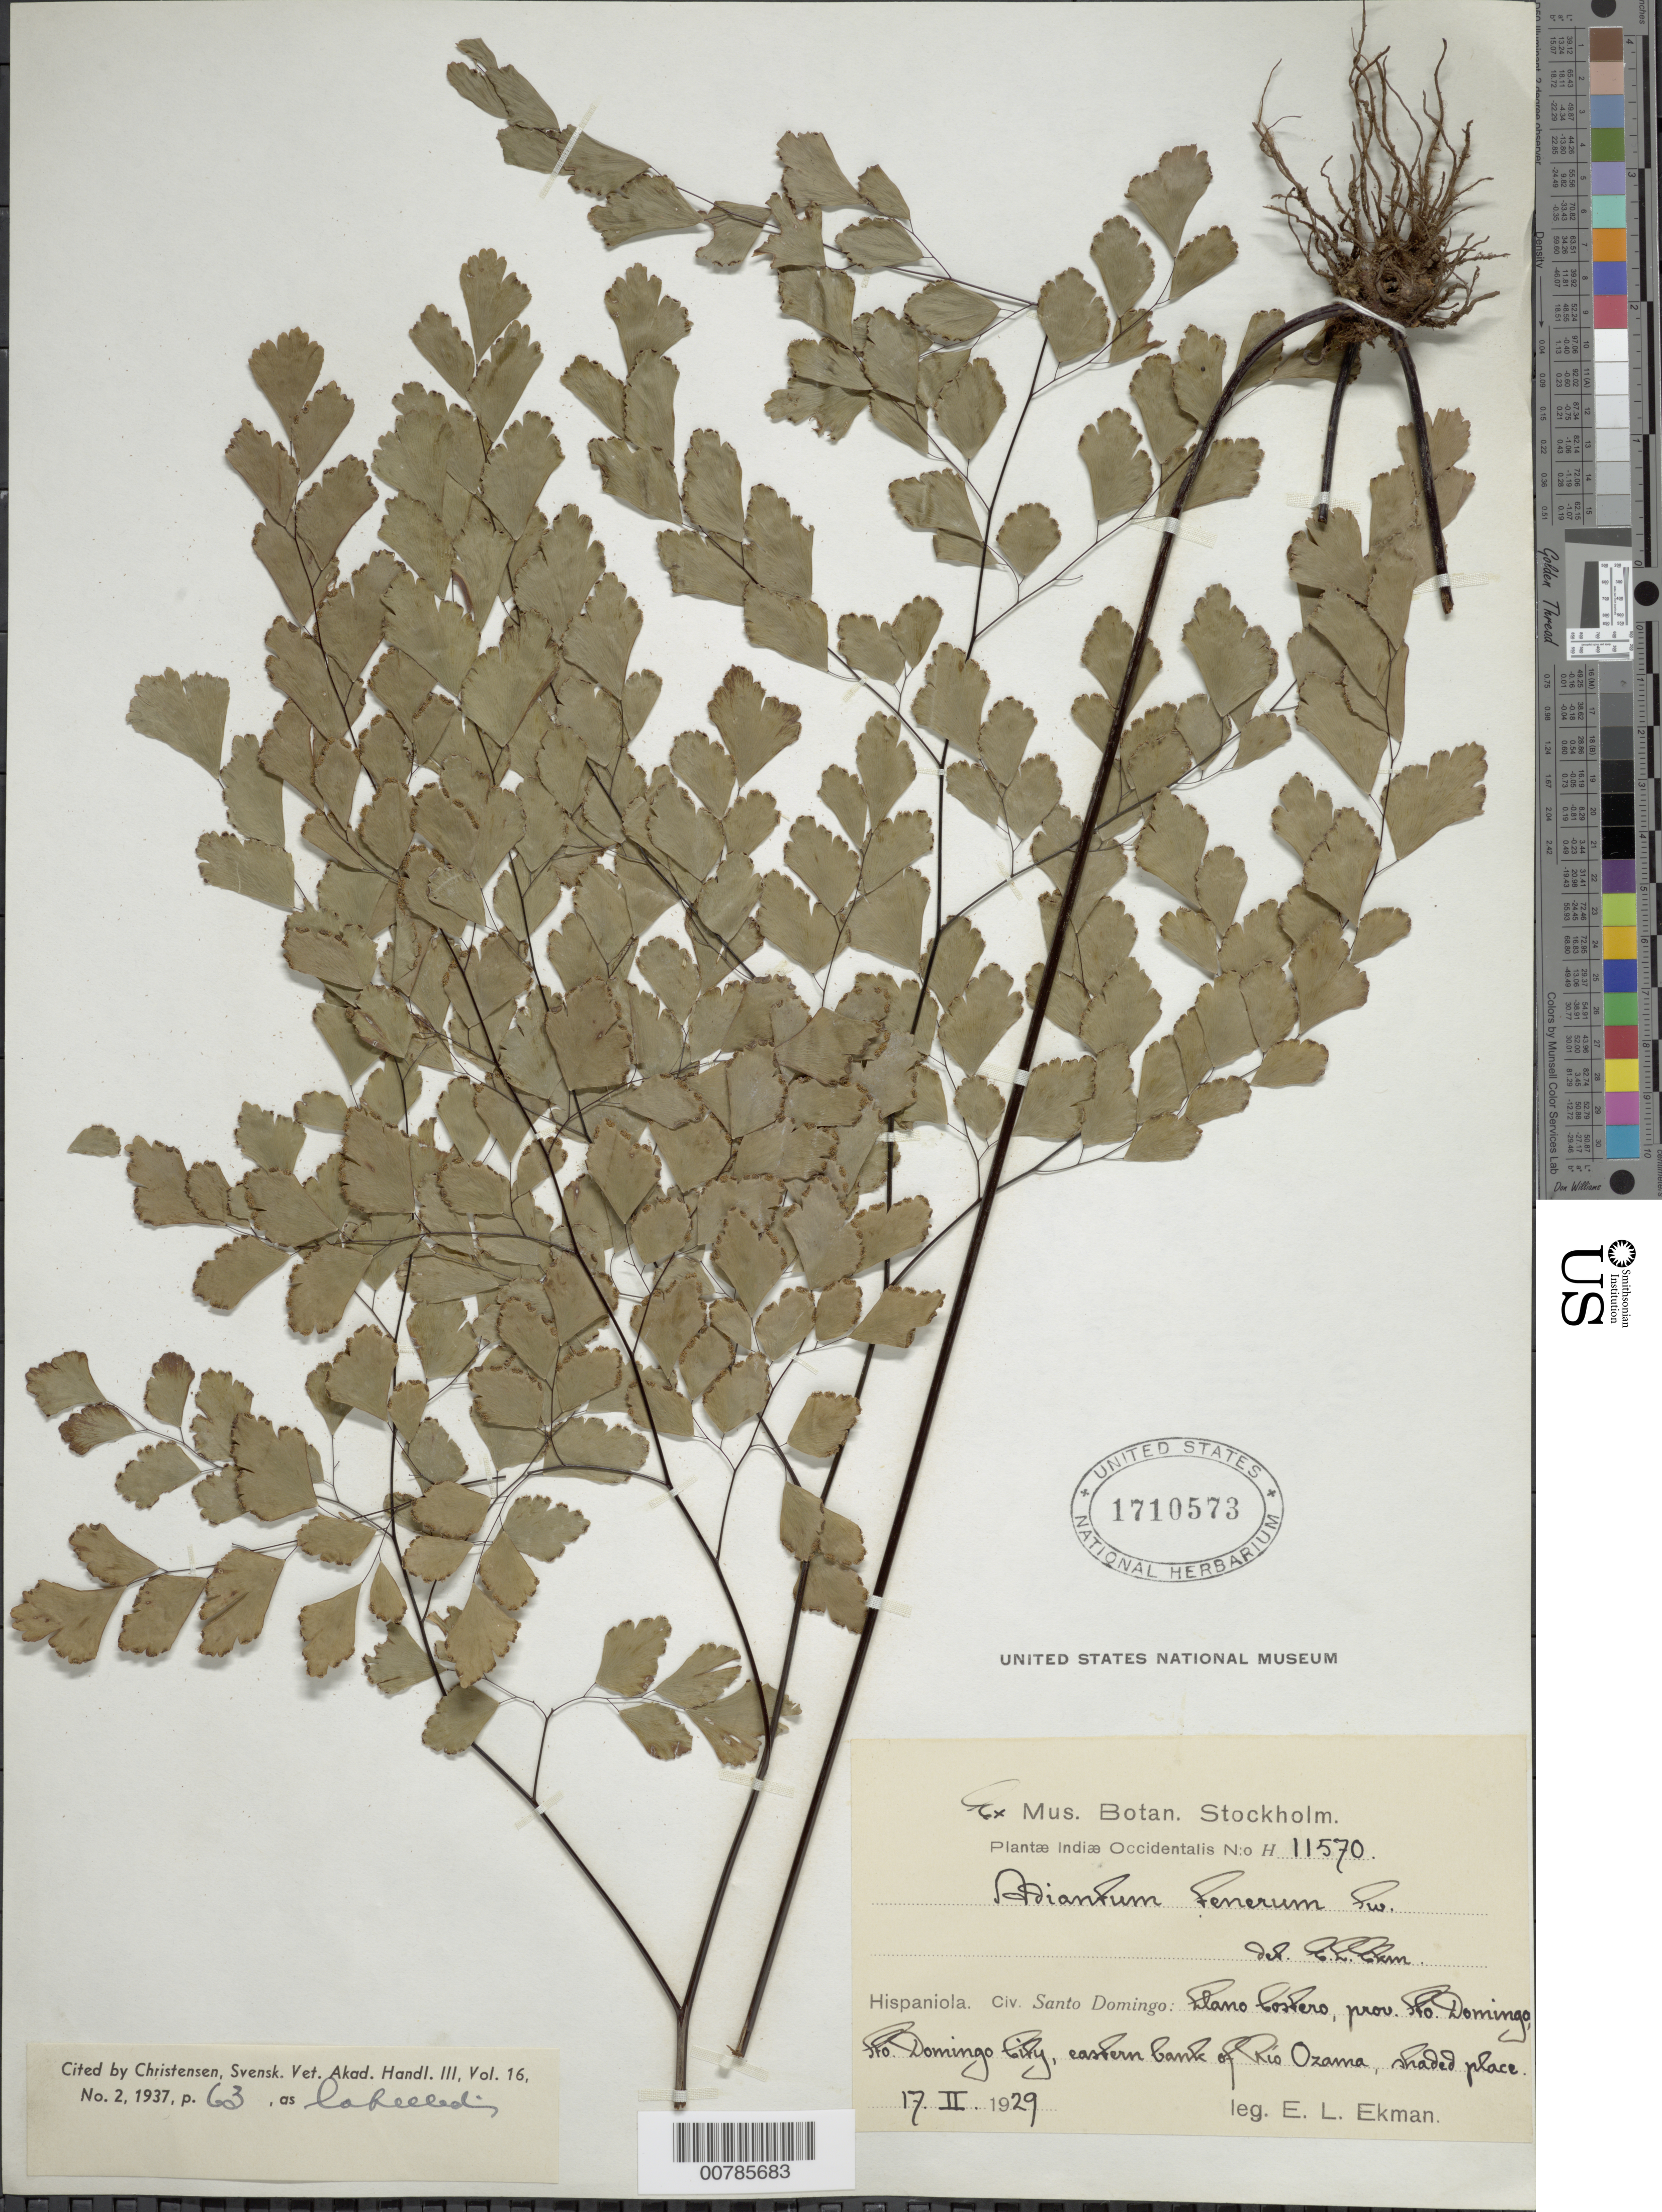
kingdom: Plantae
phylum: Tracheophyta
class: Polypodiopsida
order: Polypodiales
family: Pteridaceae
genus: Adiantum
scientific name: Adiantum tenerum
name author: Sw.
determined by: Christensen, C. F. A.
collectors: E. L. Ekman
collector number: H 11570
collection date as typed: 17 Feb 1929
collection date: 1929-02-17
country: Dominican Republic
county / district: Prov. Santo Domingo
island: Hispaniola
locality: Santo Domingo City, E bank of Río Ozama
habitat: Shaded place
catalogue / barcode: US 1710573